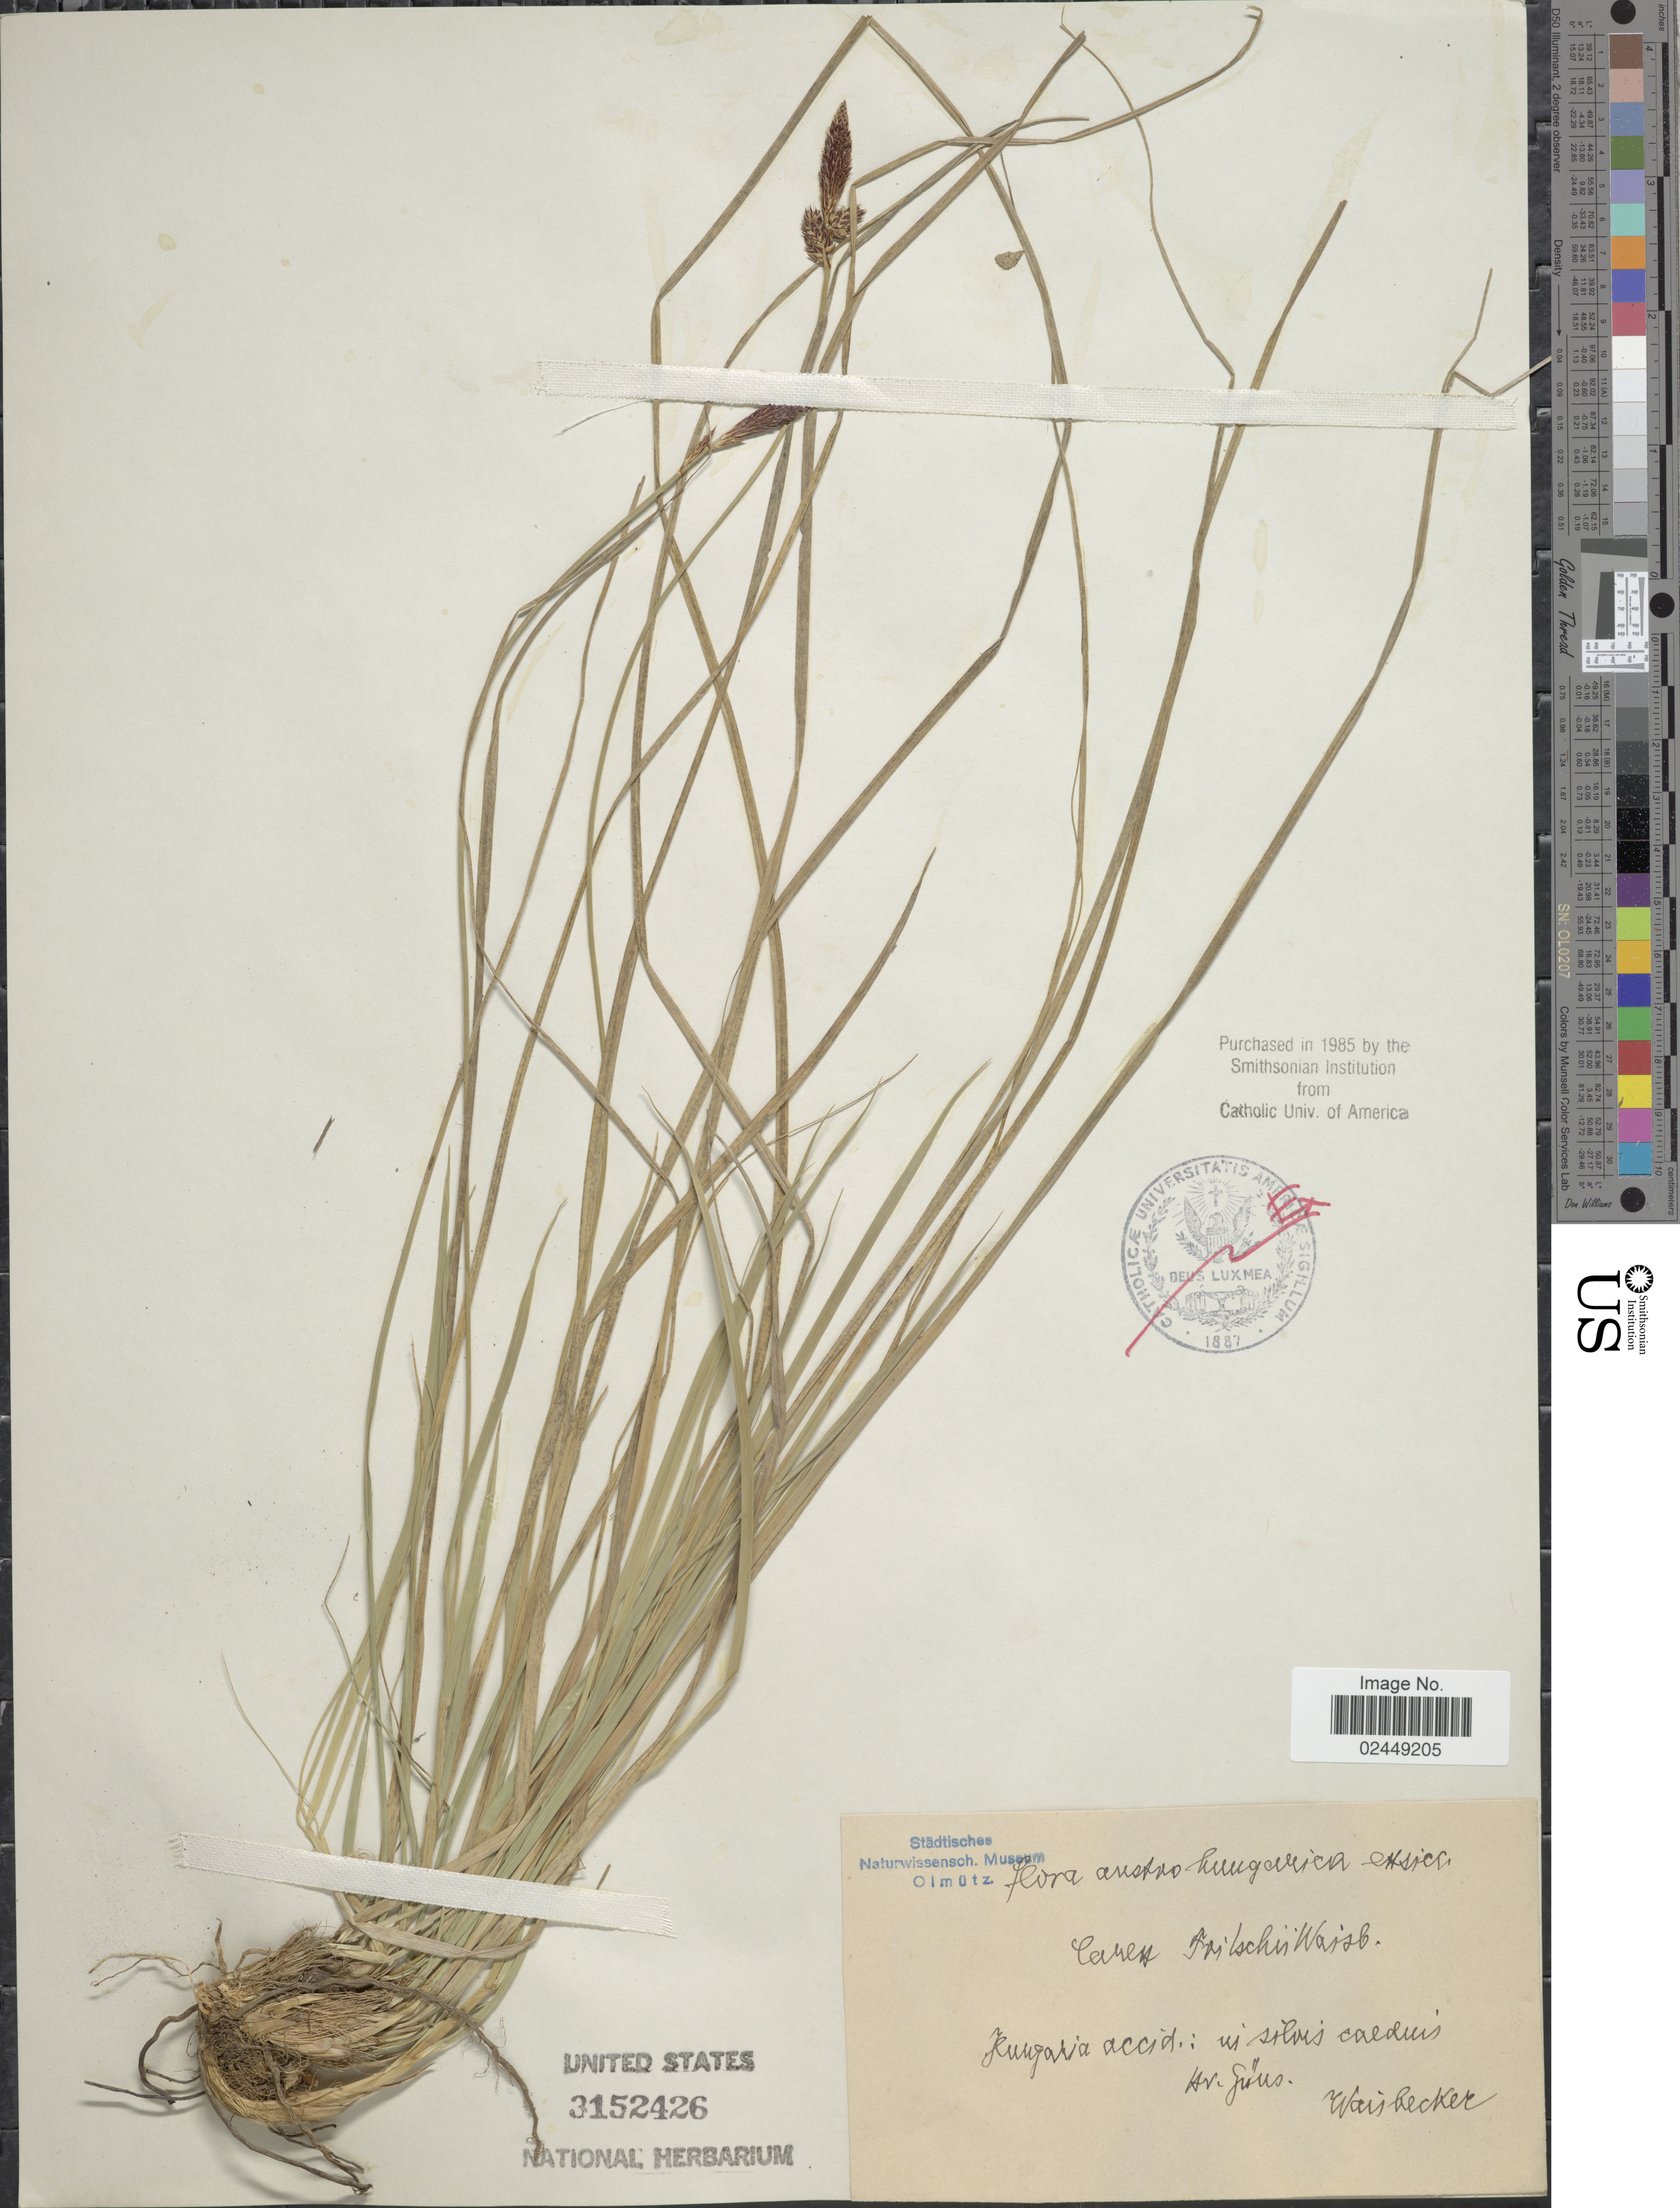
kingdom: Plantae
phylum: Tracheophyta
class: Liliopsida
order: Poales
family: Cyperaceae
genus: Carex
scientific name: Carex fritschii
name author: Waisb.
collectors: A. Waisbecker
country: Hungary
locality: Austro Hungarica, Hungaria Occid: in silvis calduis Ar. Güus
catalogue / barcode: US 3152426